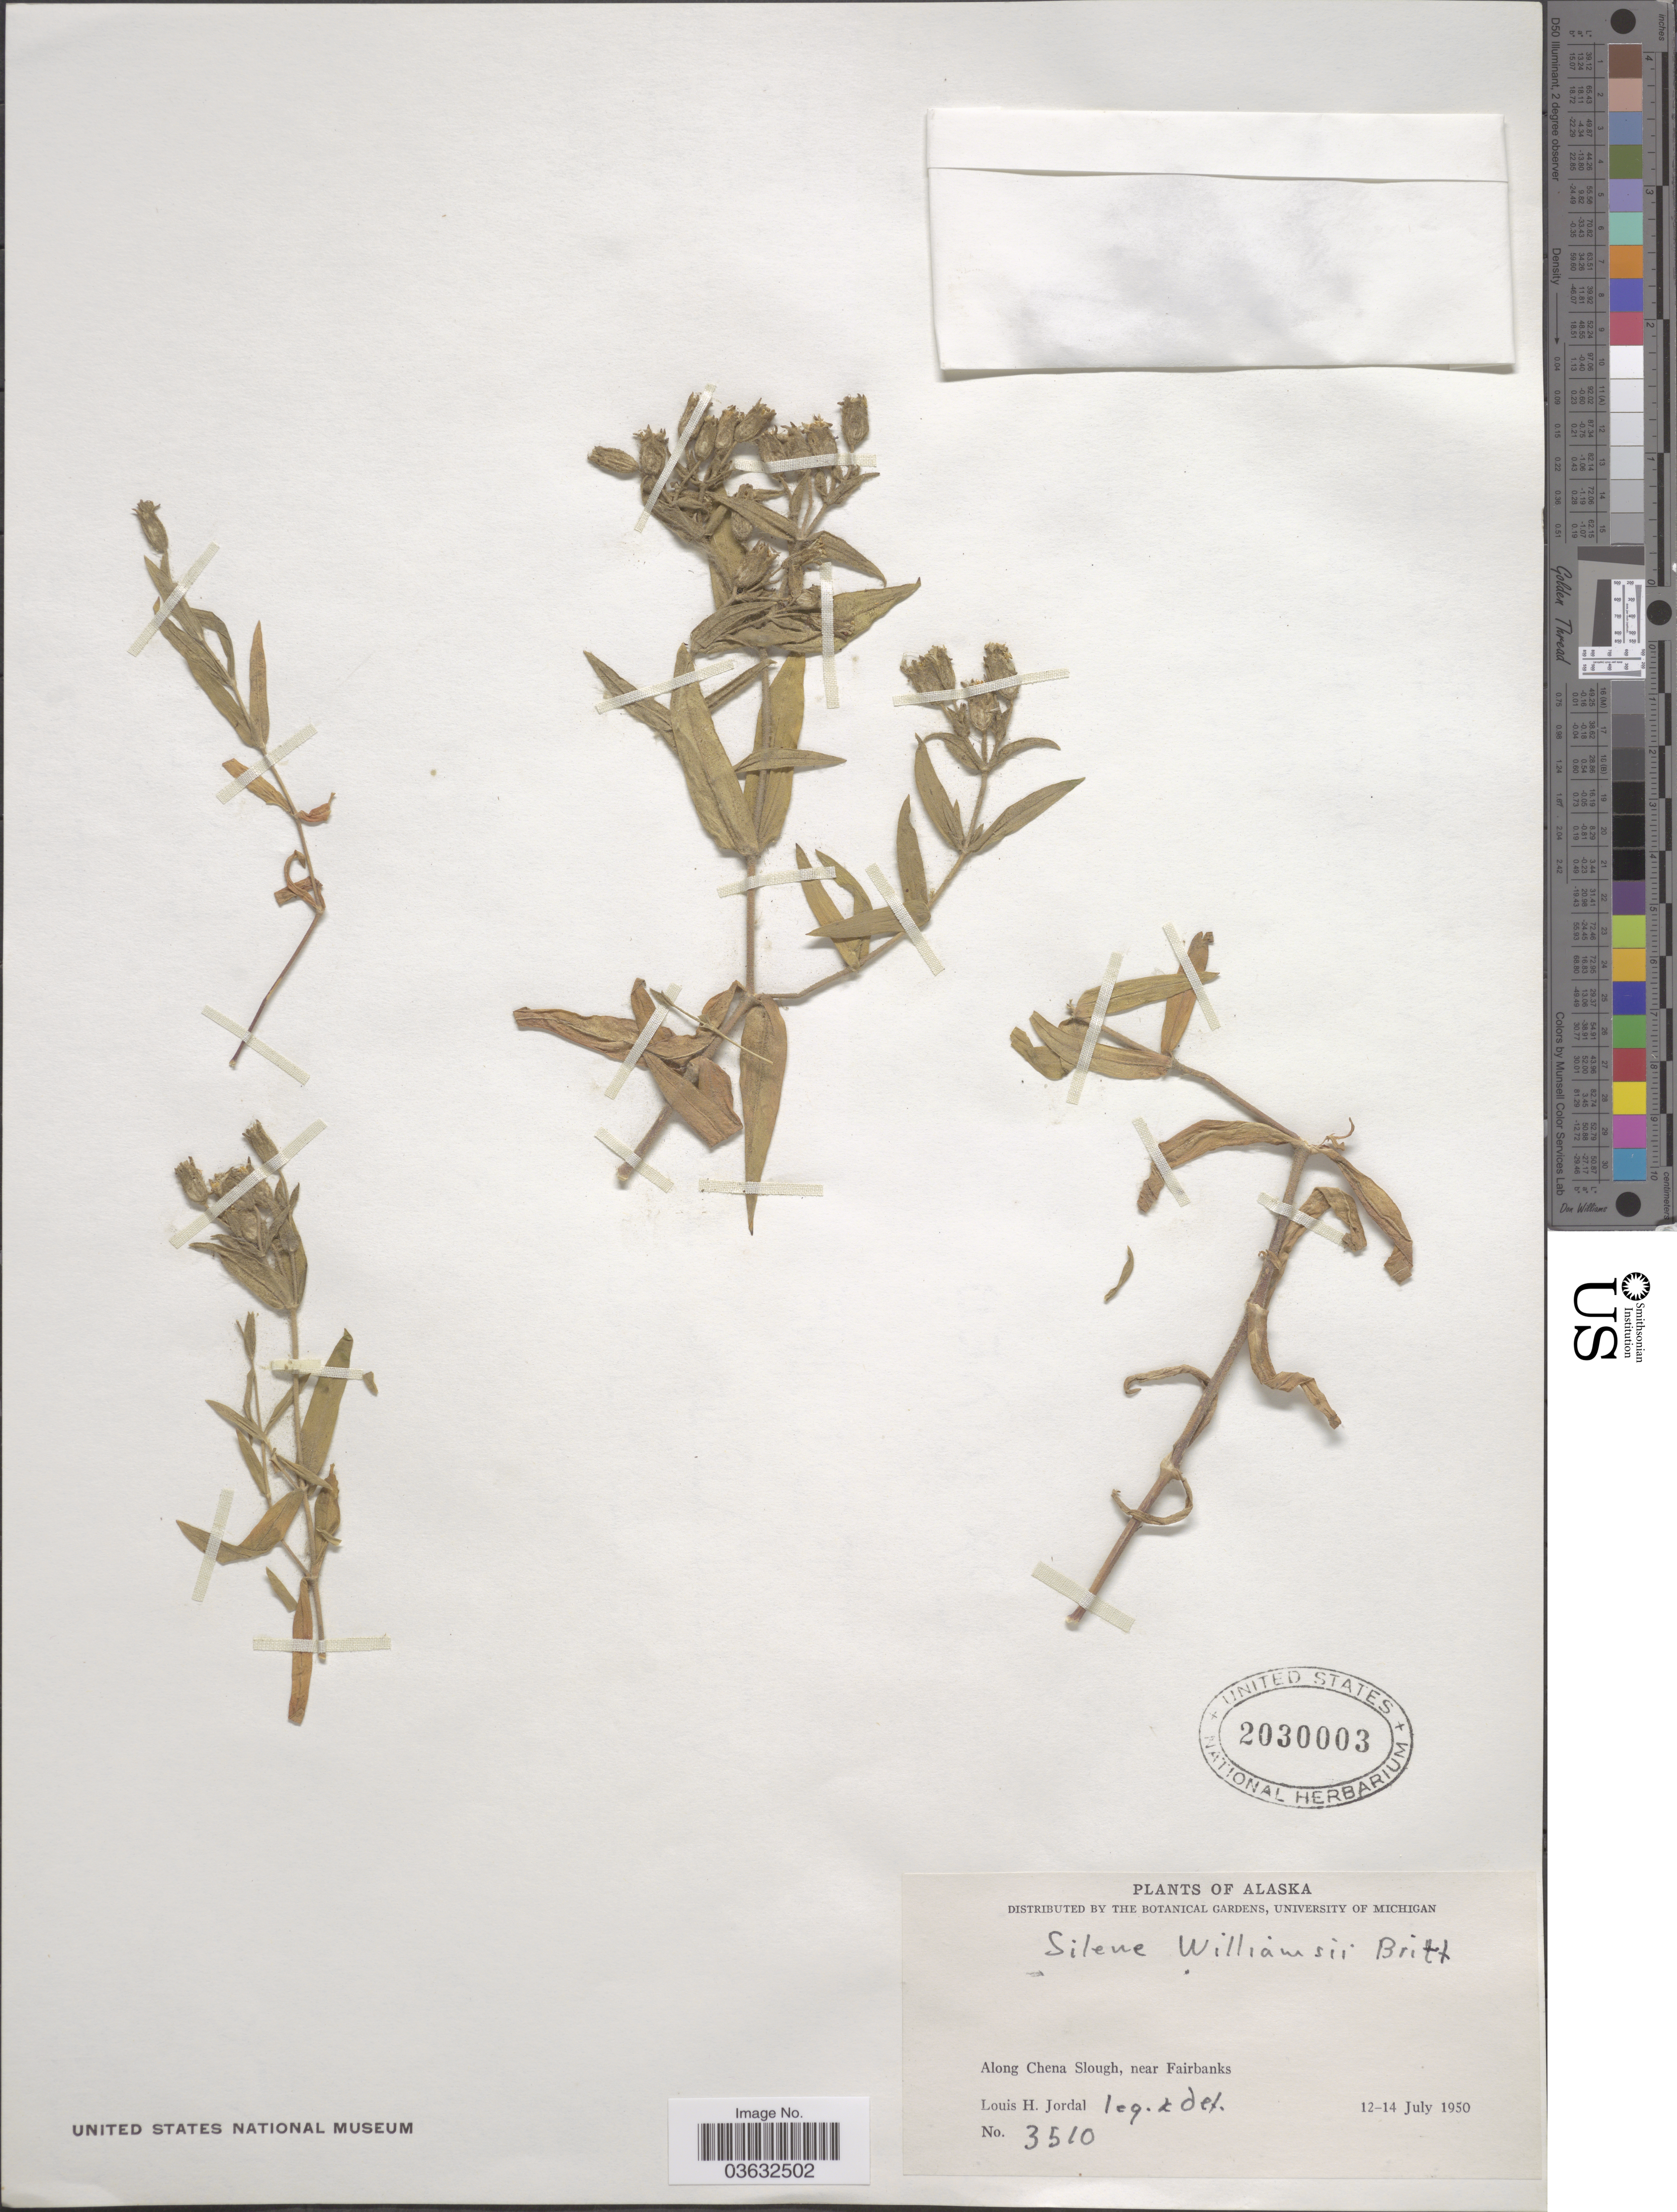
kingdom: Plantae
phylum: Tracheophyta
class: Magnoliopsida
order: Caryophyllales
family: Caryophyllaceae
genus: Silene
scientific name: Silene williamsii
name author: Britton in Britton & Rydb.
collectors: L. Jordal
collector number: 3510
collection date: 1950-07-12/1950-07-14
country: United States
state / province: Alaska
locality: Along Chena Slough, near Fairbanks.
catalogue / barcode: US 2030003